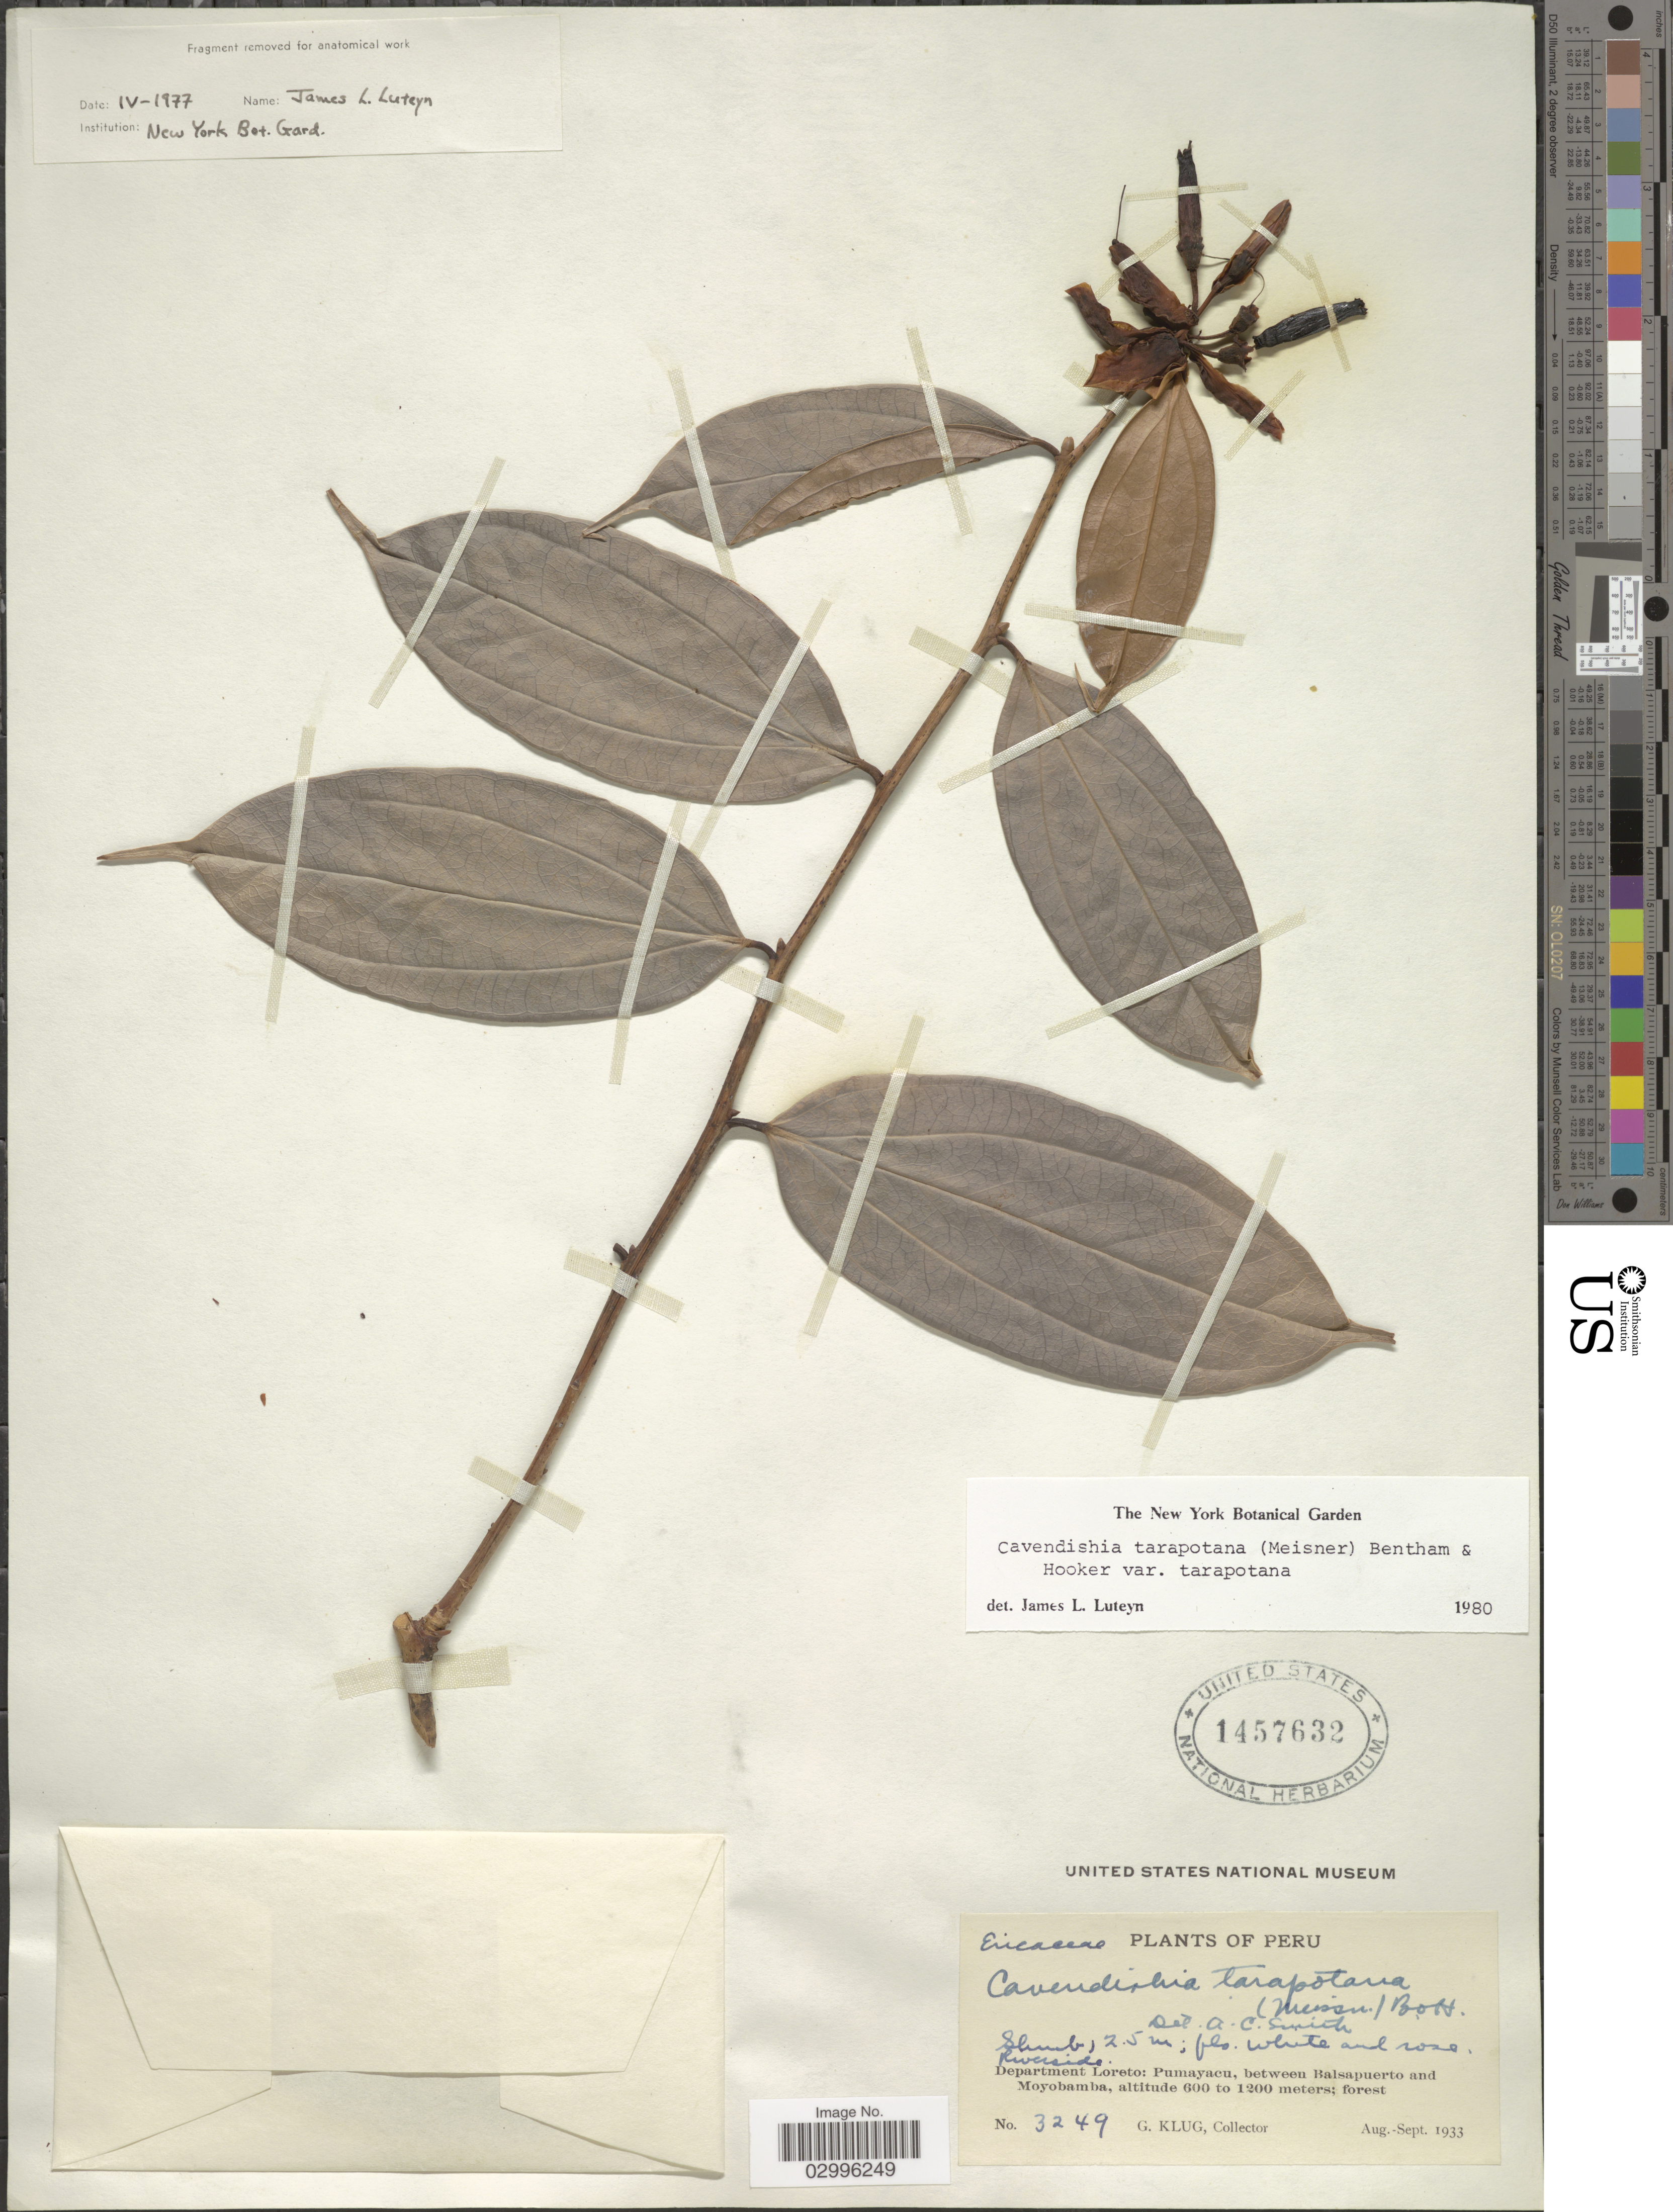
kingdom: Plantae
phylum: Tracheophyta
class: Magnoliopsida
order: Ericales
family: Ericaceae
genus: Cavendishia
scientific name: Cavendishia tarapotana var. tarapotana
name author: (Meisn.) Benth. & Hook.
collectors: G. Klug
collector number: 3249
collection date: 1933-08/1933-09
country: Peru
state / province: Loreto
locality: Department Loreto: Pumayacu, between Balsapuerto and Moyobamba.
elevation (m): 600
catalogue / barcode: US 1457632